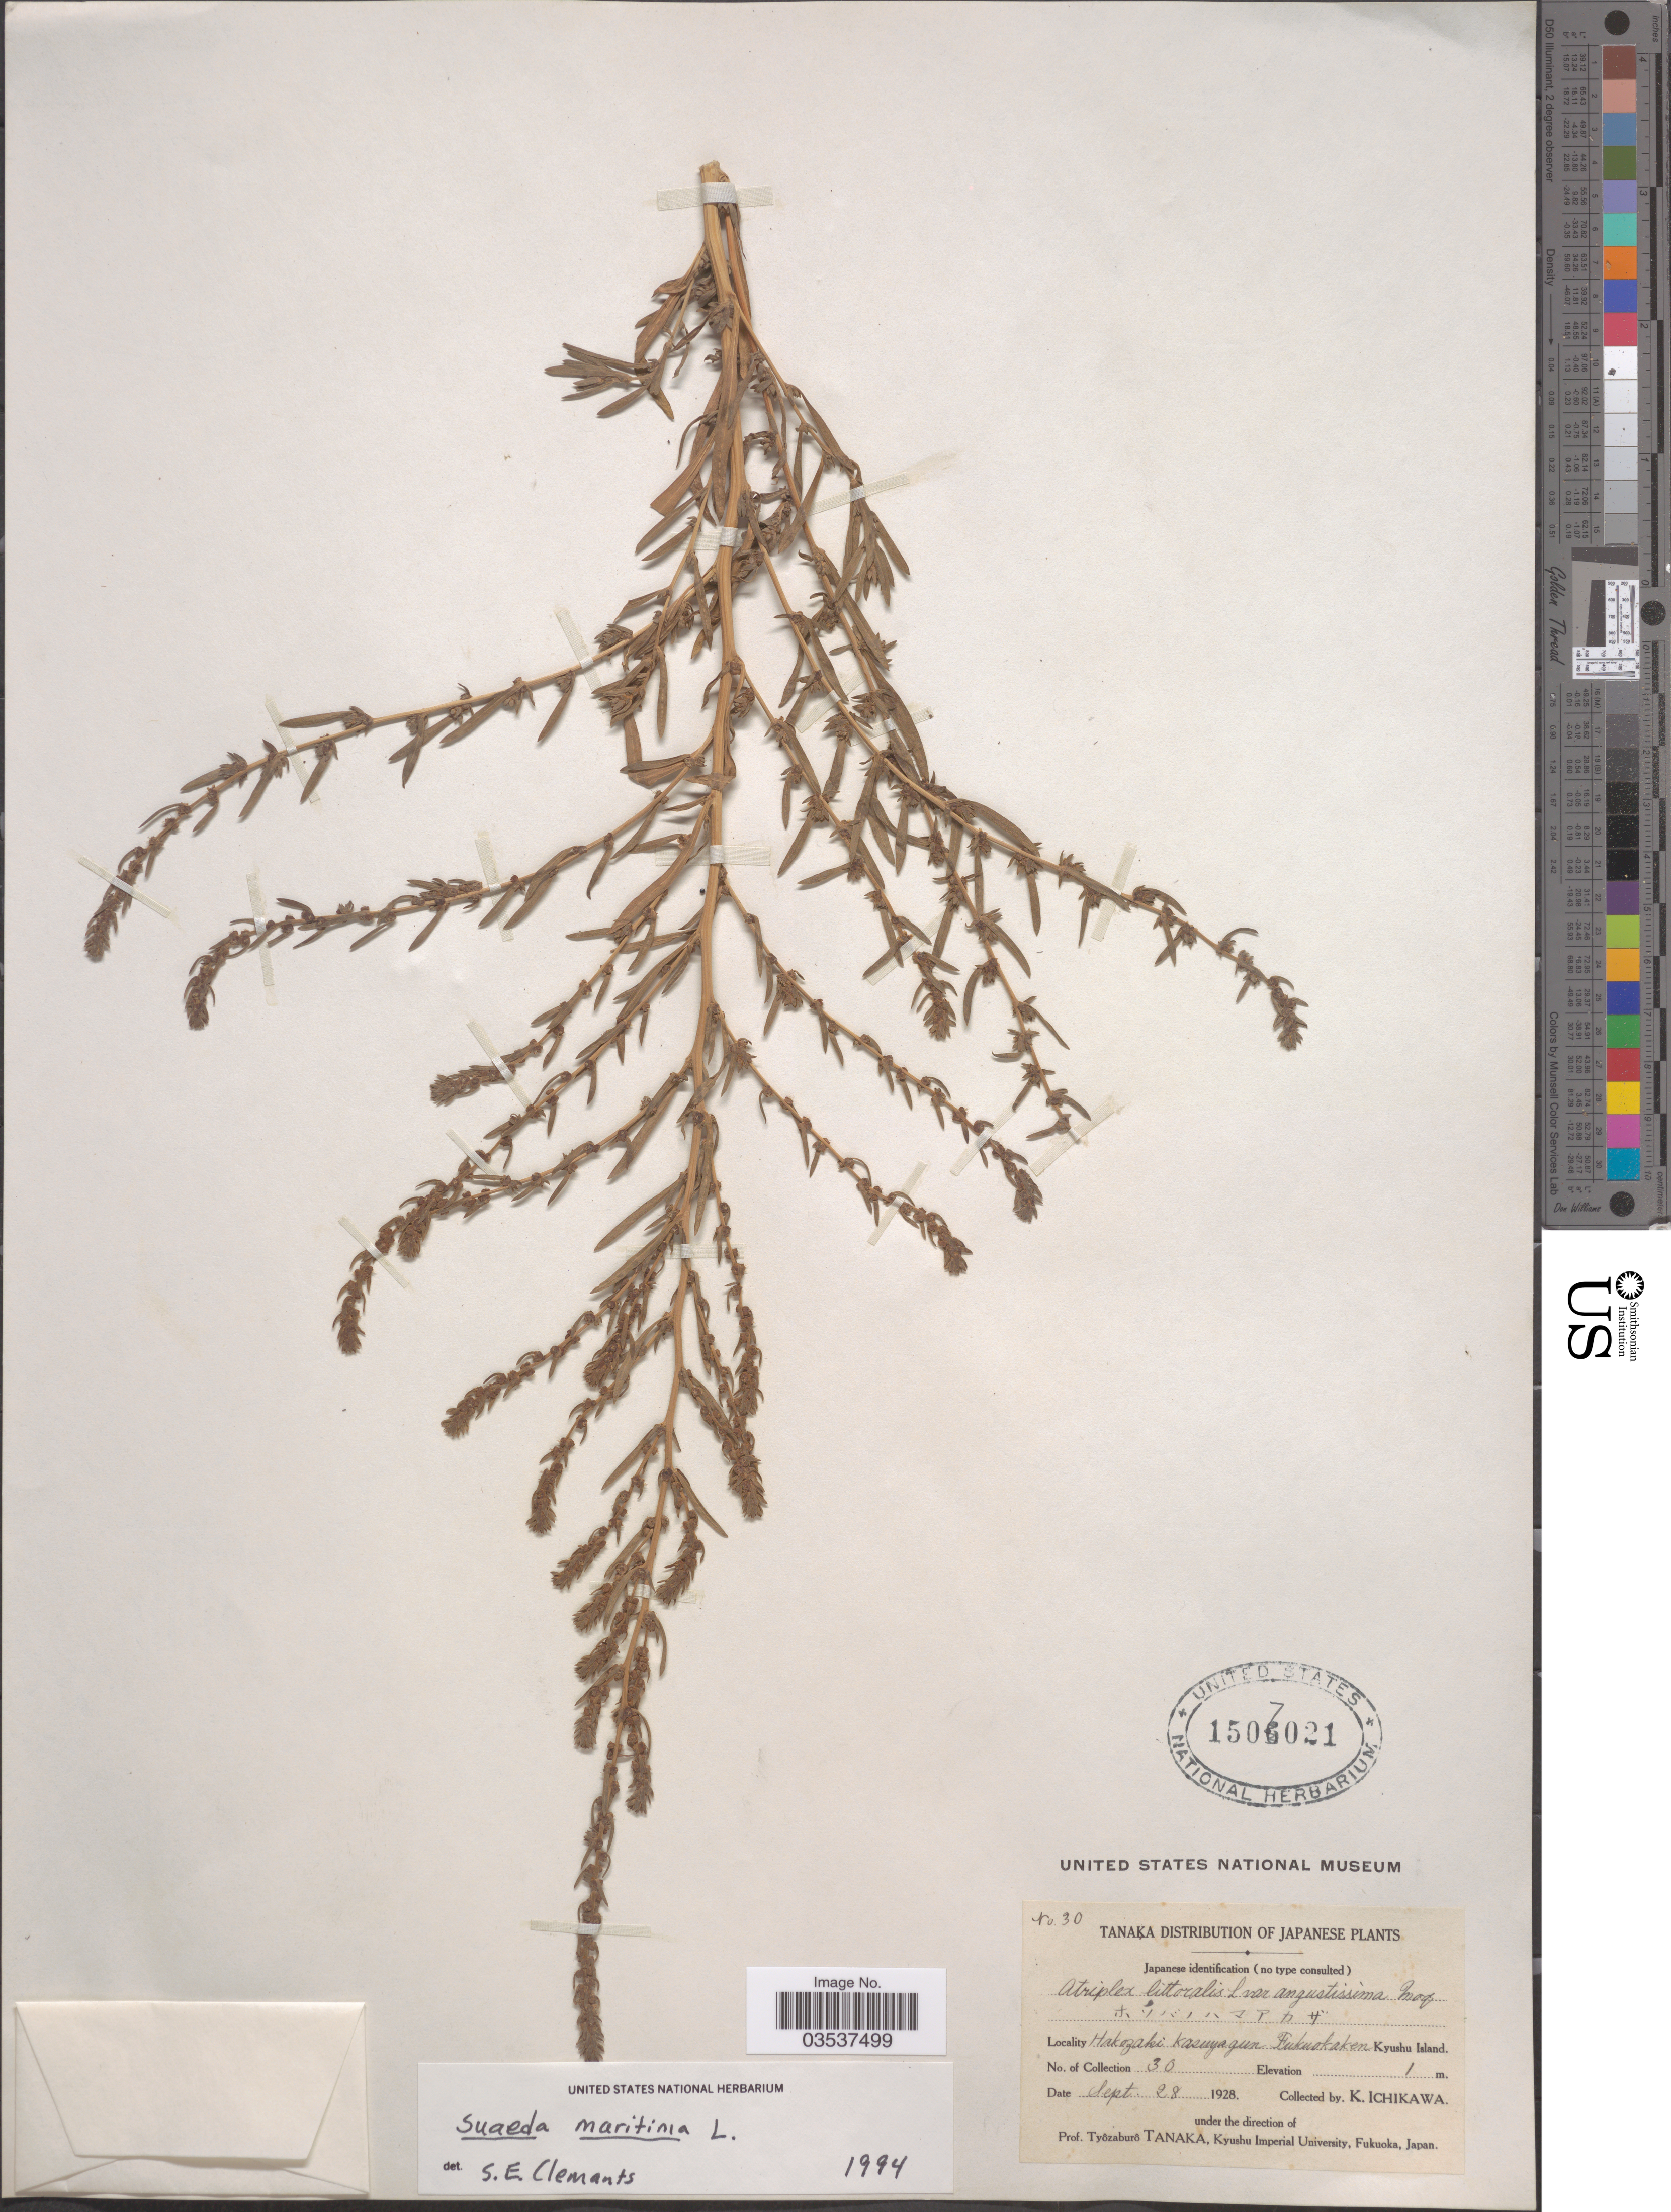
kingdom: Plantae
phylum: Tracheophyta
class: Magnoliopsida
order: Caryophyllales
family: Amaranthaceae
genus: Suaeda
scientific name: Suaeda maritima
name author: (L.) Dumort.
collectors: K. Ichikawa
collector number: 30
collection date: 1928-09-28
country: Japan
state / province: Hukuoka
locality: Hakozaki Kasuya gun Fukuokaken Kyushu Island.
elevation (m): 1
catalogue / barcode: US 1507021